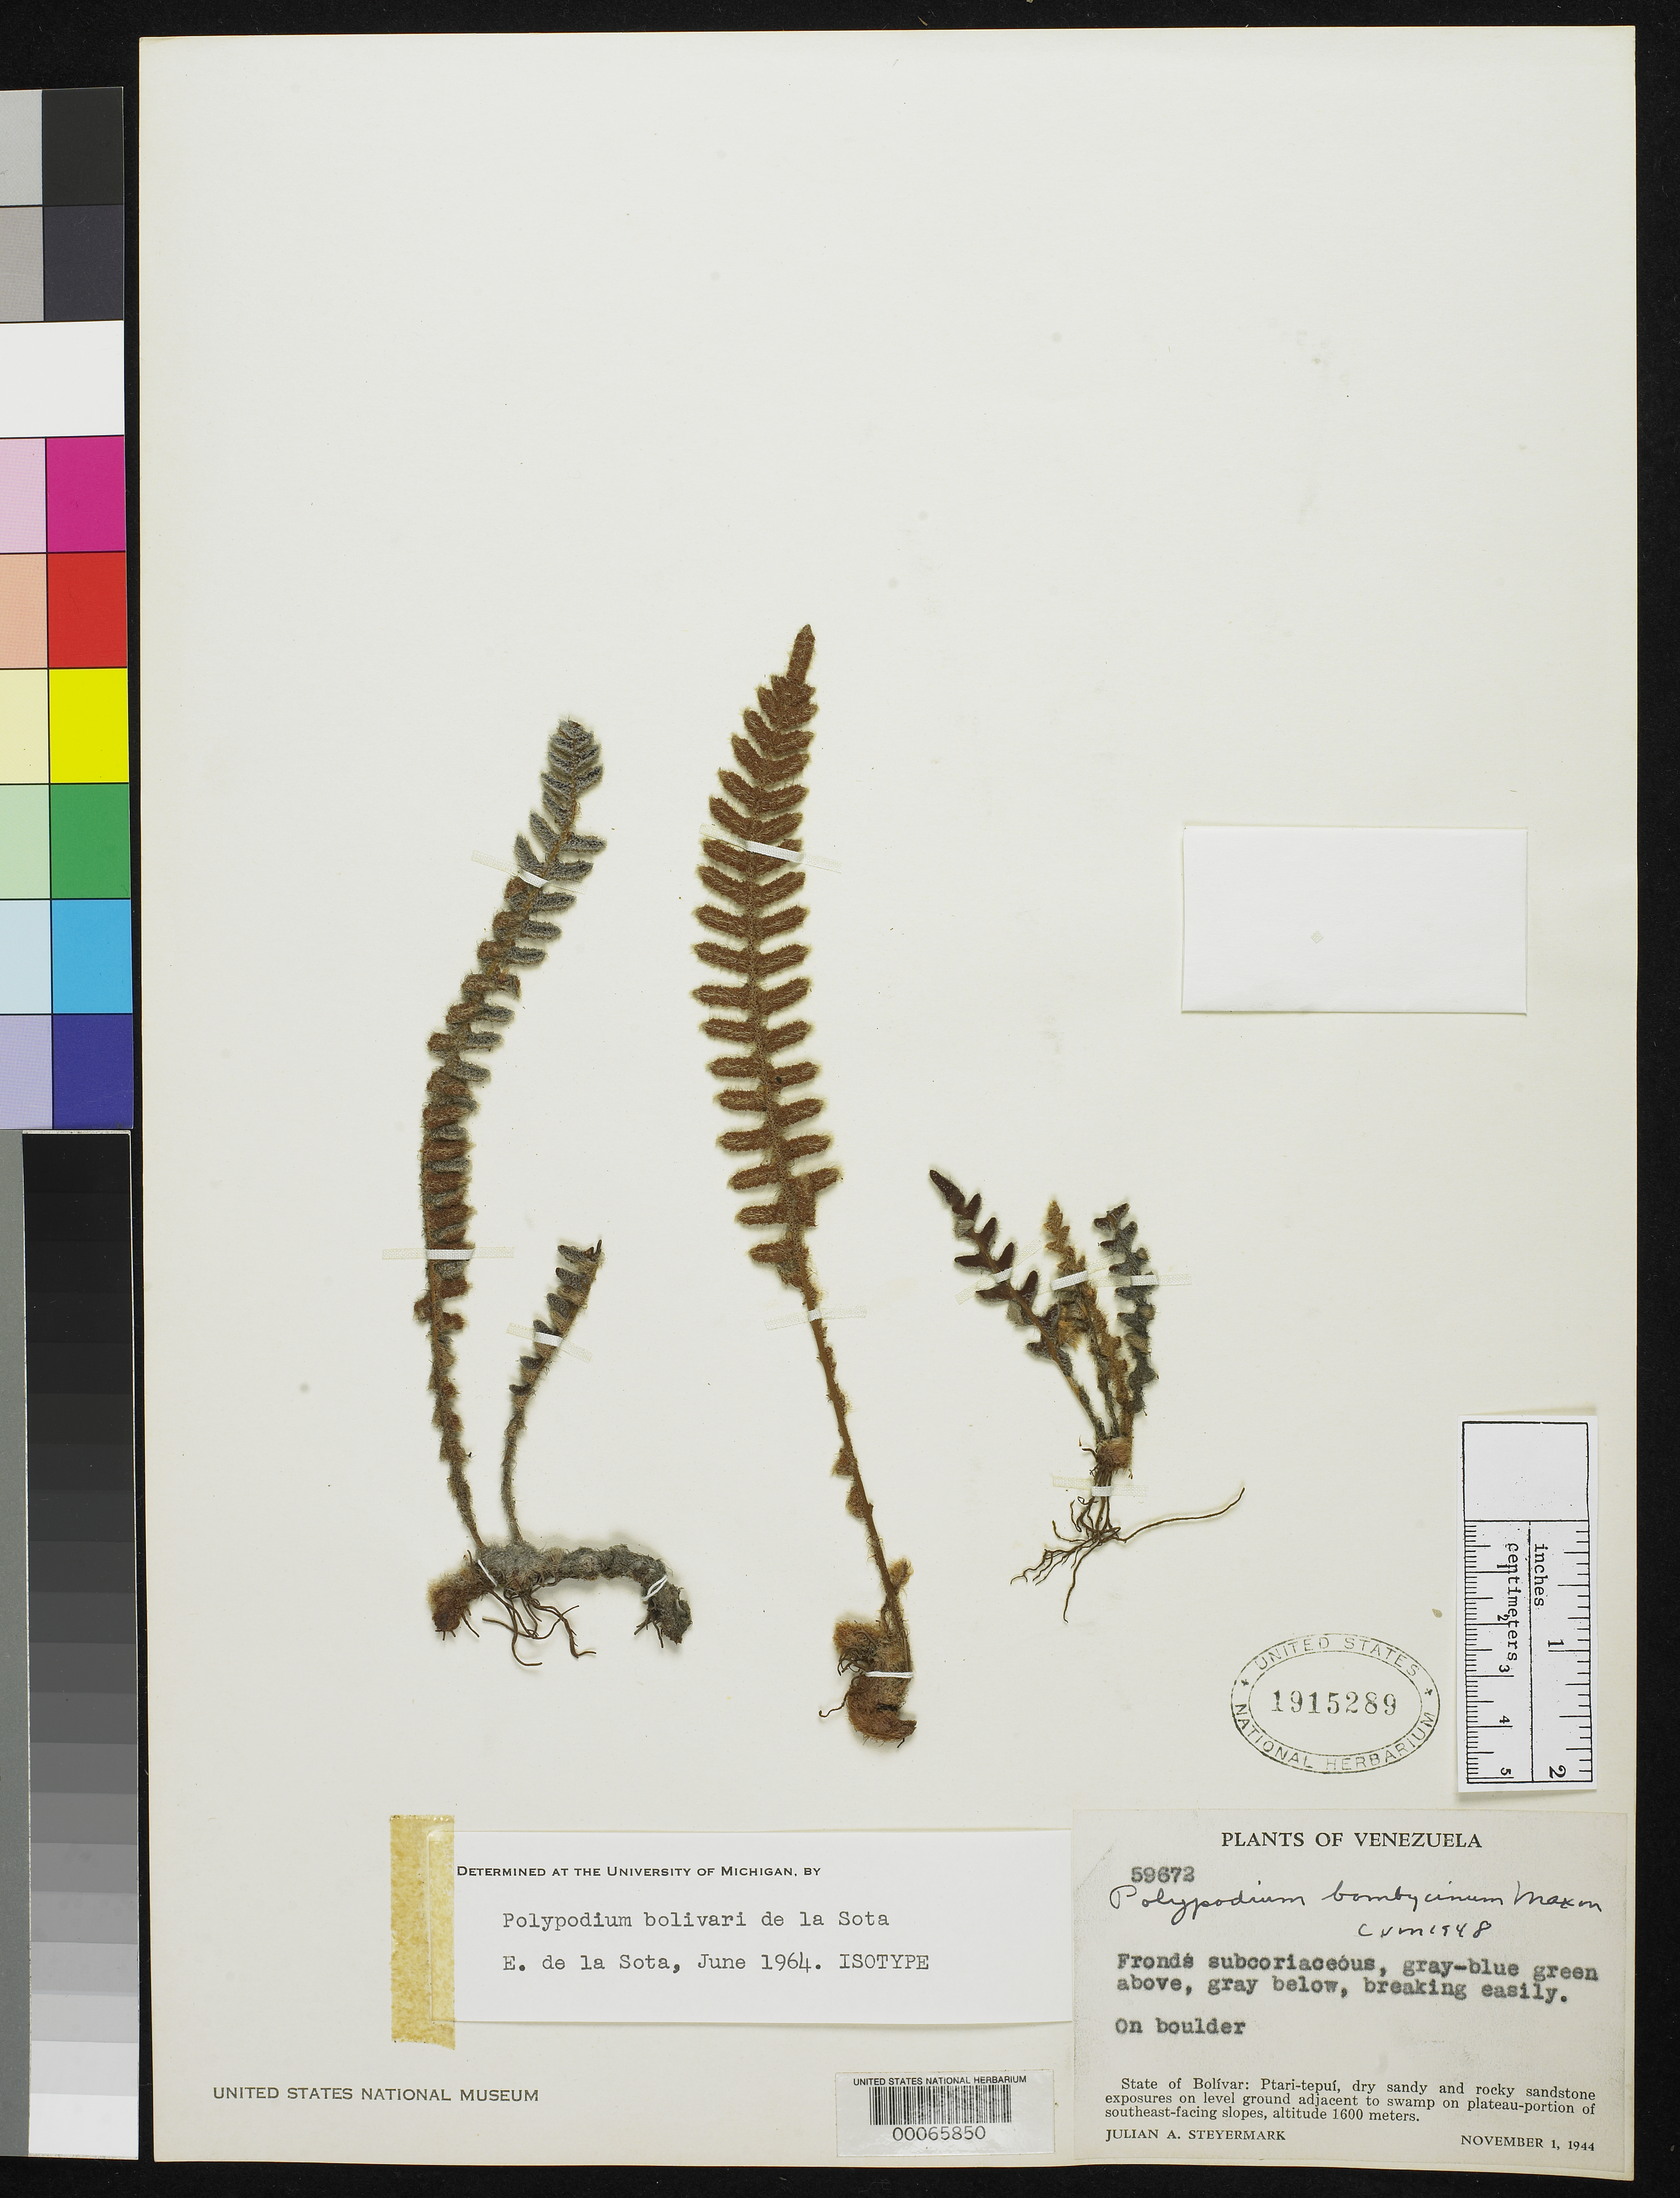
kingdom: Plantae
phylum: Tracheophyta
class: Polypodiopsida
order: Polypodiales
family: Polypodiaceae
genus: Polypodium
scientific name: Polypodium bolivari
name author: de la Sota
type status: Isotype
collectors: J. Steyermark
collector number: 59672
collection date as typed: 01 Nov 1944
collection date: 1944-11-01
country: Venezuela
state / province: Bolivar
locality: Ptari-tepui.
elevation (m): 1600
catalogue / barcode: US 1915289